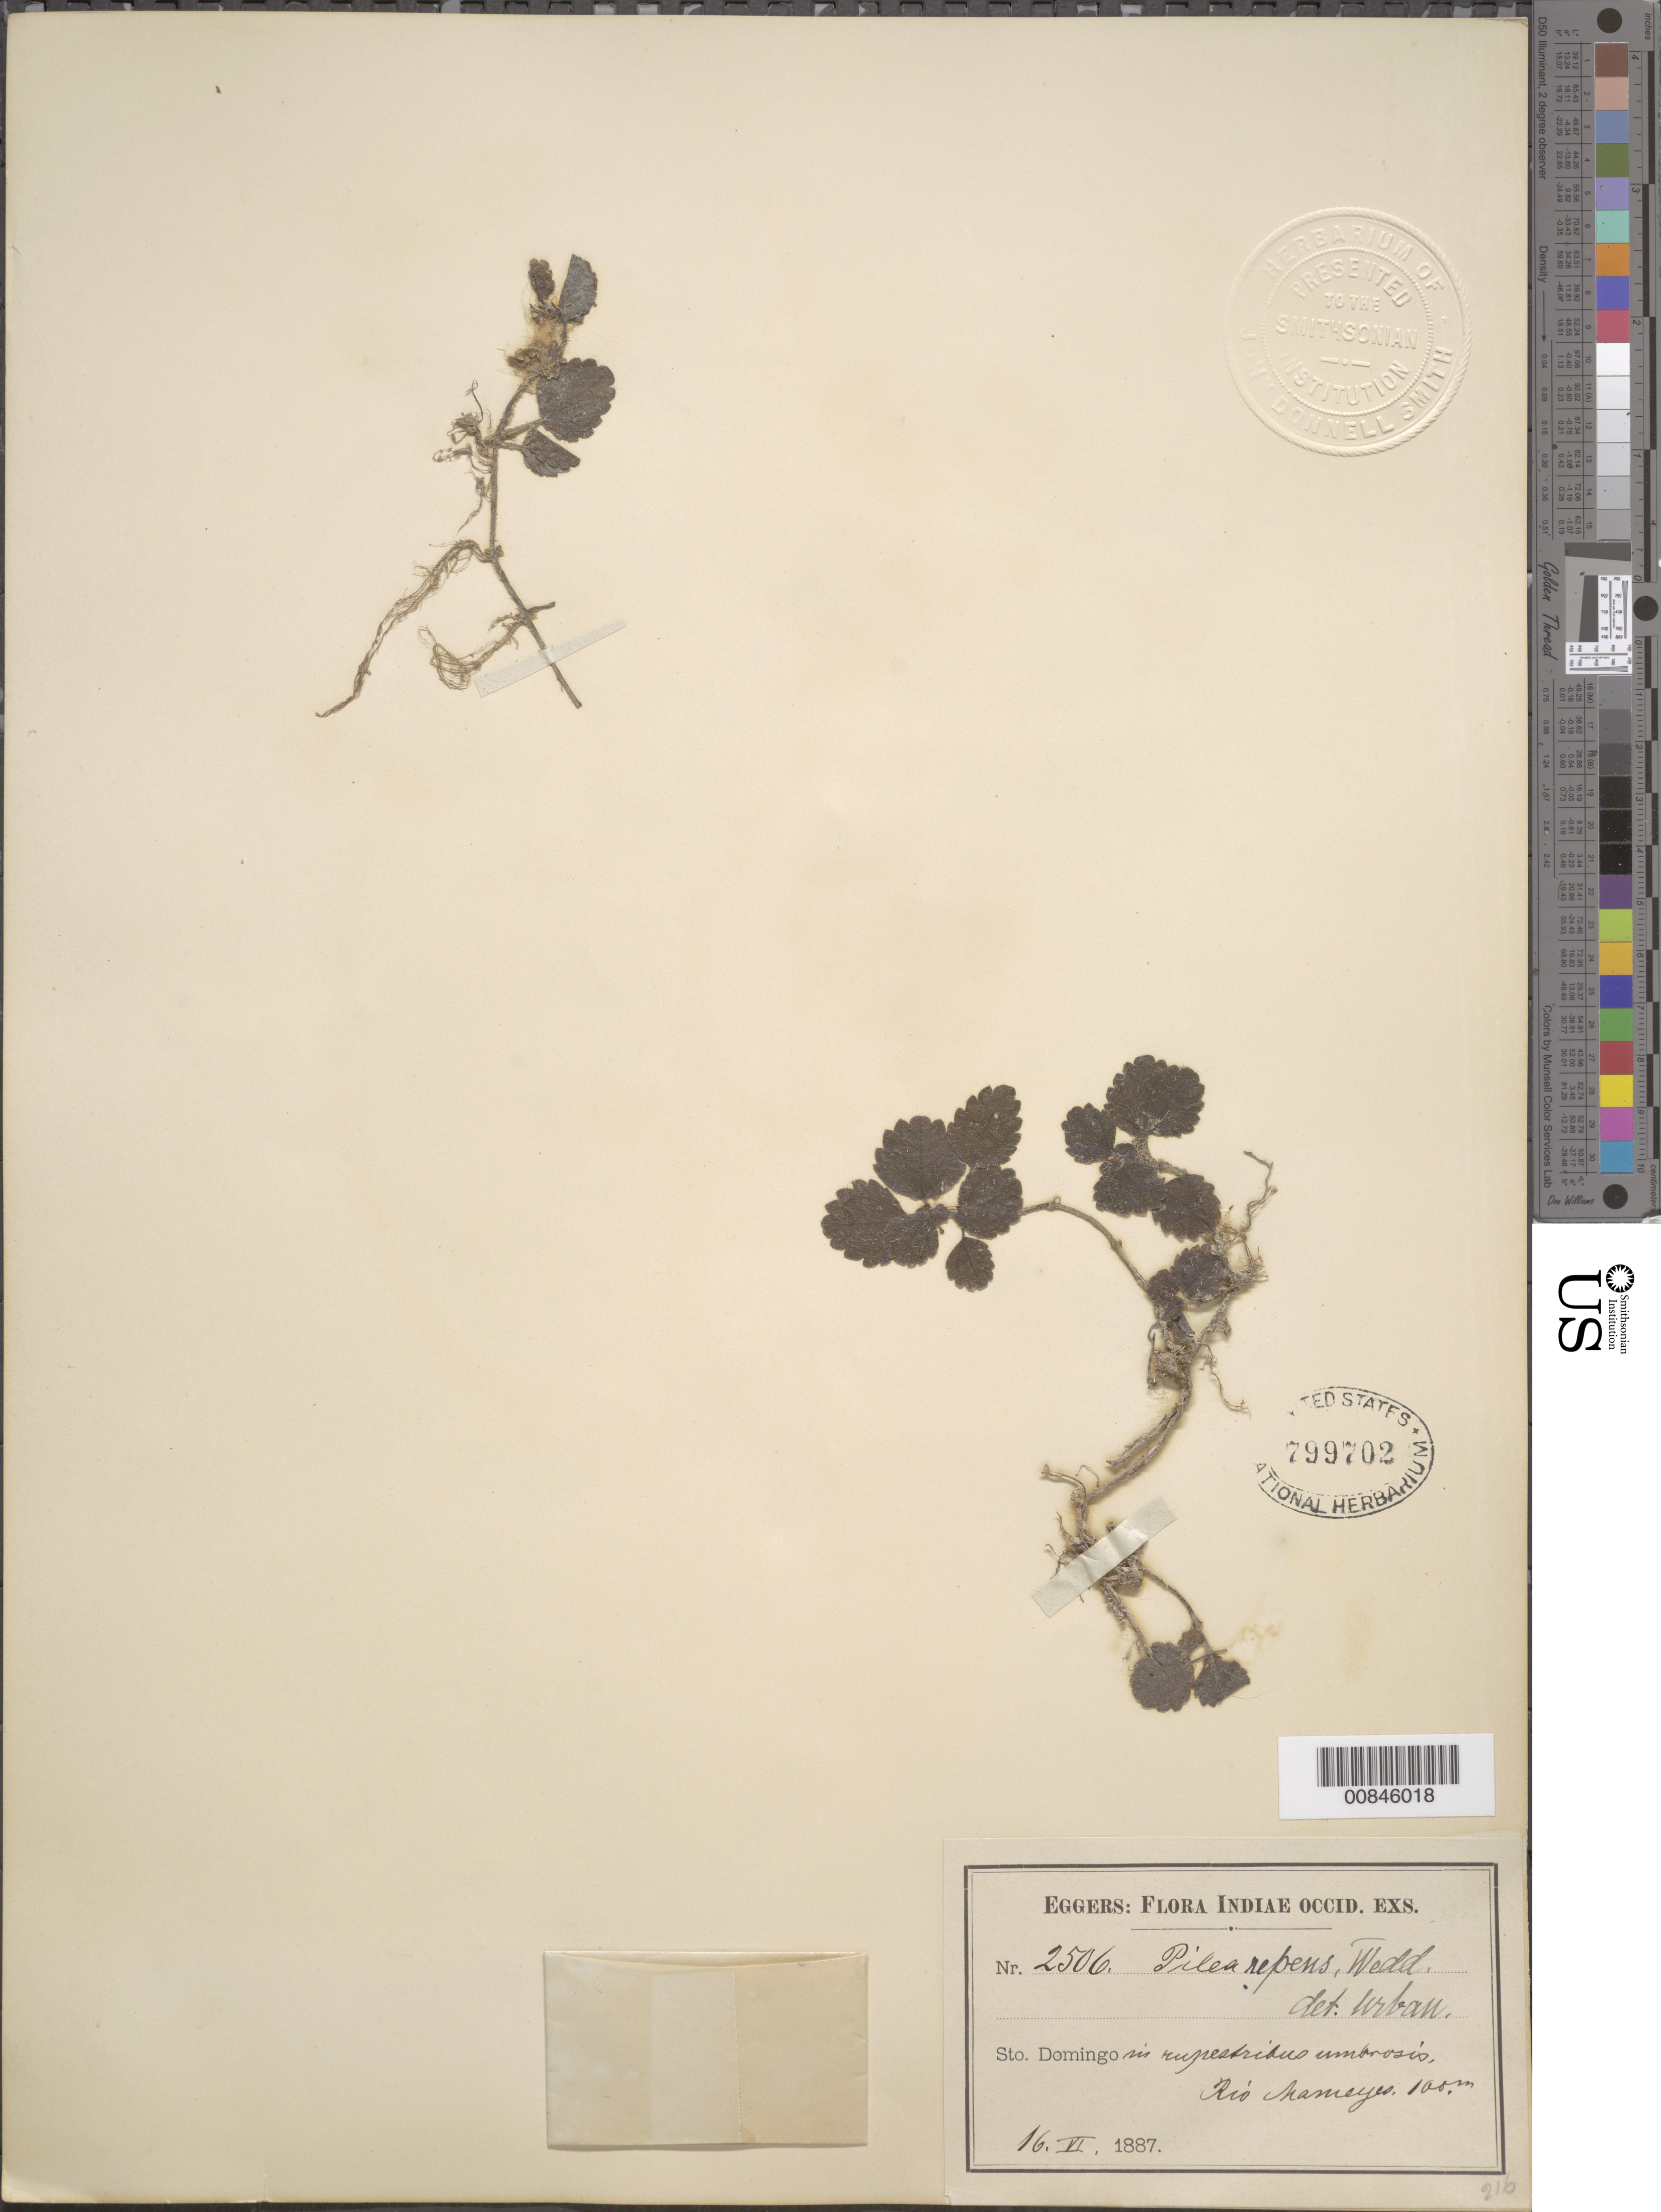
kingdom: Plantae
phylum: Tracheophyta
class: Magnoliopsida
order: Rosales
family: Urticaceae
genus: Pilea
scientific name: Pilea repens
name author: (Sw.) Wedd.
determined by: Urban, Ignatz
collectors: H. F. A. von Eggers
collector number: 2506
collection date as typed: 16 Jun 1887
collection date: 1887-06-16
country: Dominican Republic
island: Hispaniola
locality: Río Mameyes. Sto. Domingo.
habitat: In rupestribus umbrosis.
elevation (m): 100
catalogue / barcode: US 799702